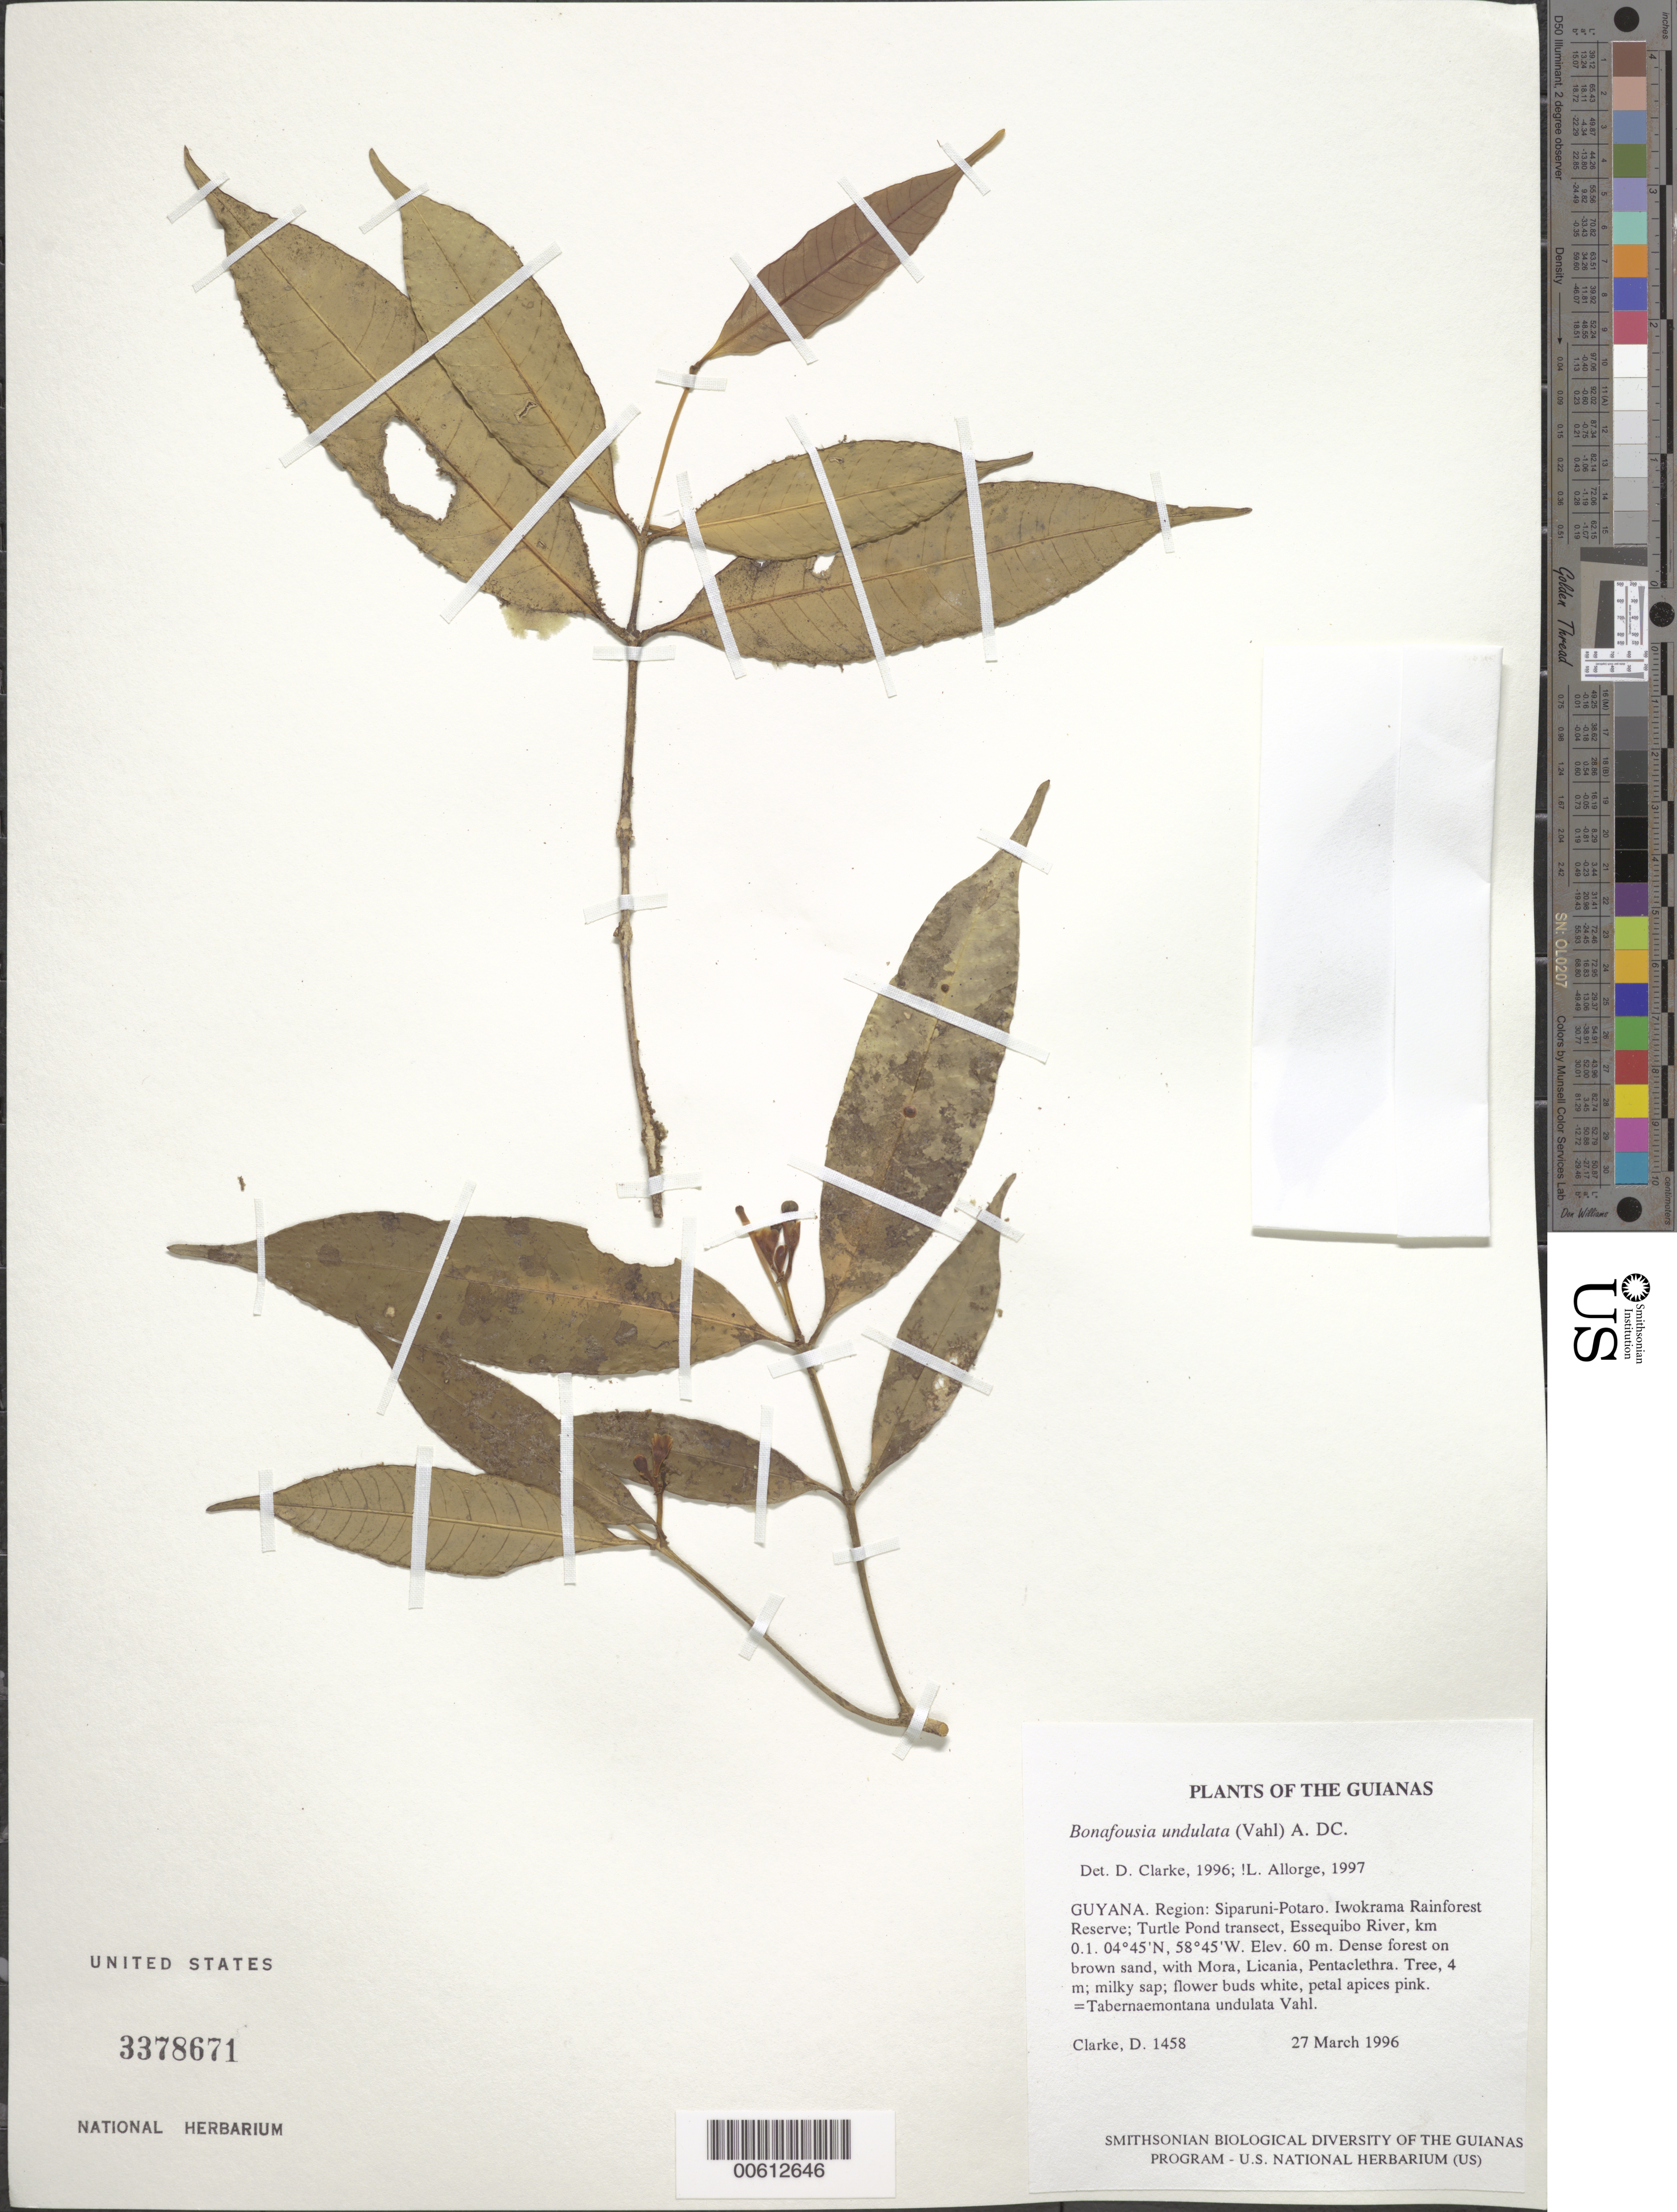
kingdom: Plantae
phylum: Tracheophyta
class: Magnoliopsida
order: Gentianales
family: Apocynaceae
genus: Bonafousia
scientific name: Bonafousia undulata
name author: (Vahl) A. DC.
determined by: Allorge, L.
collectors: H. D. Clarke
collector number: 1458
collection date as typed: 27 March 1996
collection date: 1996-03-27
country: Guyana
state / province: Potaro-Siparuni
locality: Iwokrama Rainforest Reserve; Turtle Pond transect, Essequibo River, km 0.1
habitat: Dense forest on brown sand, with Mora, Licania, Pentaclethra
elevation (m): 60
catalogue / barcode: US 3378671